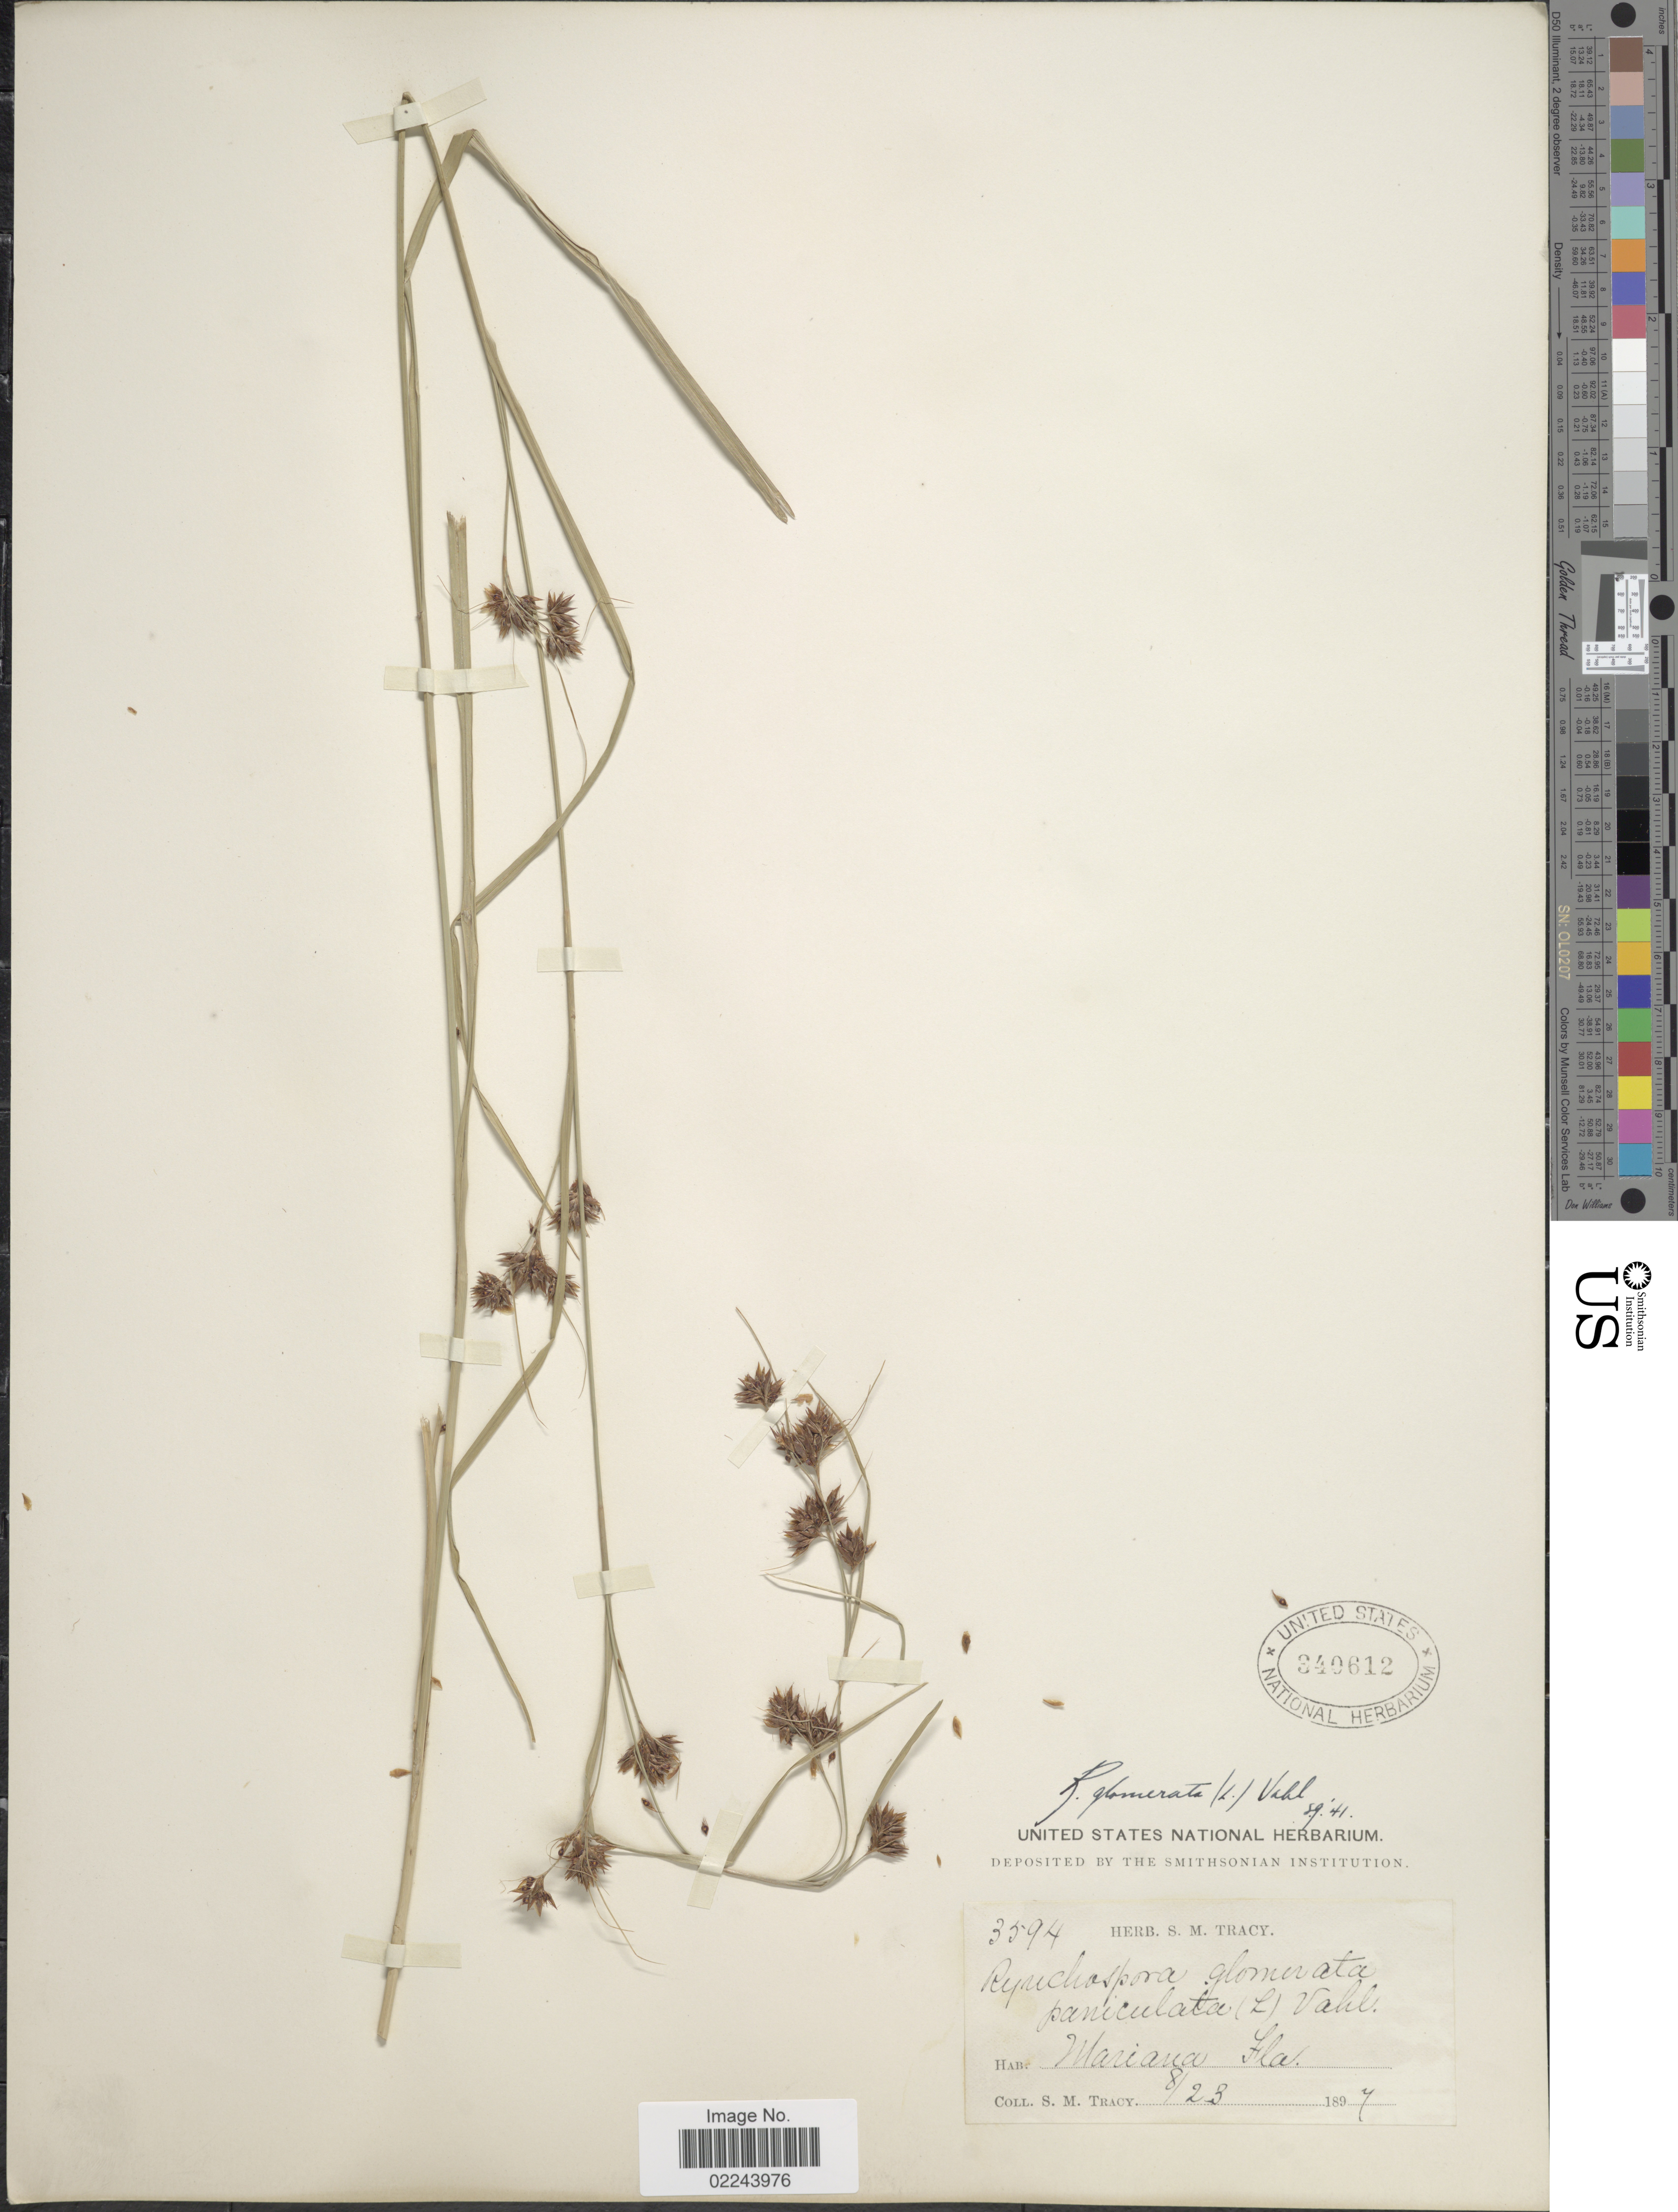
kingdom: Plantae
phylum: Tracheophyta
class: Liliopsida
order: Poales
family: Cyperaceae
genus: Rhynchospora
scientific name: Rhynchospora glomerata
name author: (L.) Vahl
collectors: S. M. Tracy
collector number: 3594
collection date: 1897-08-23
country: United States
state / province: Florida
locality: Mariana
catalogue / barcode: US 340612